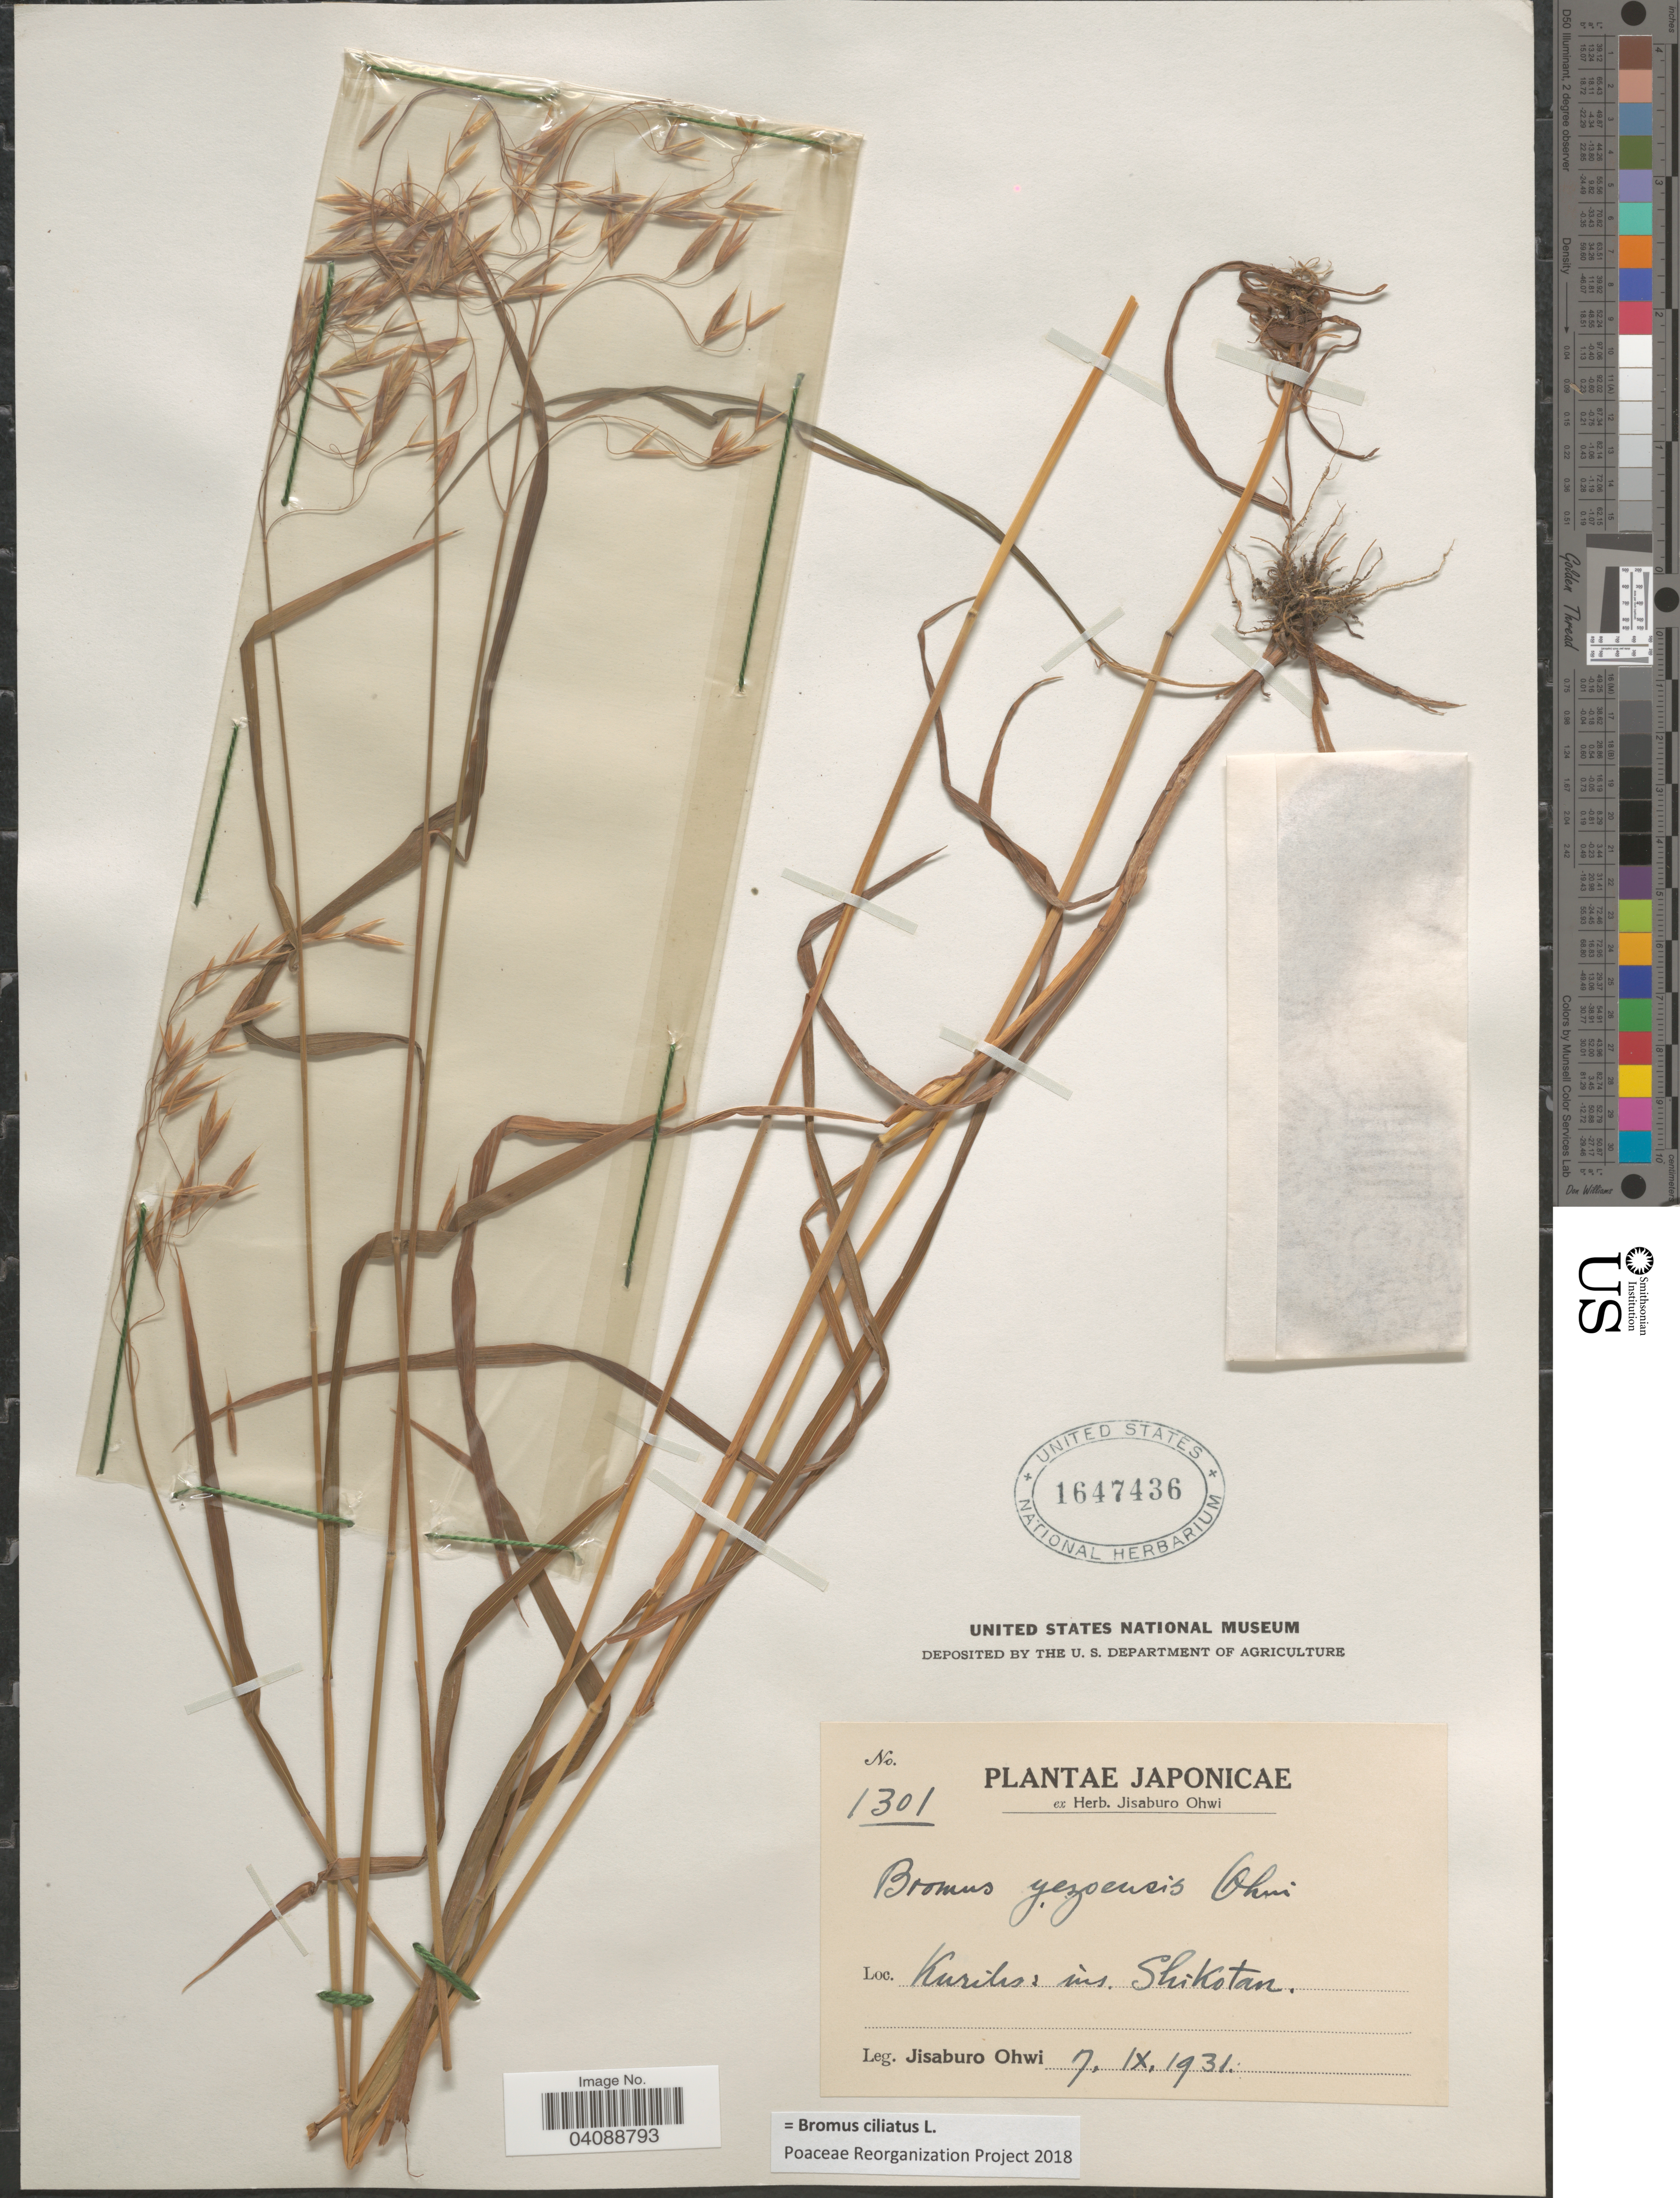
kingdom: Plantae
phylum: Tracheophyta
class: Liliopsida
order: Poales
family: Poaceae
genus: Bromus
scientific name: Bromus ciliatus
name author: L.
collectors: J. Ohwi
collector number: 1301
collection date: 1931-09-07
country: Japan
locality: Kuriles; ins. Shikotan.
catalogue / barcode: US 1647436